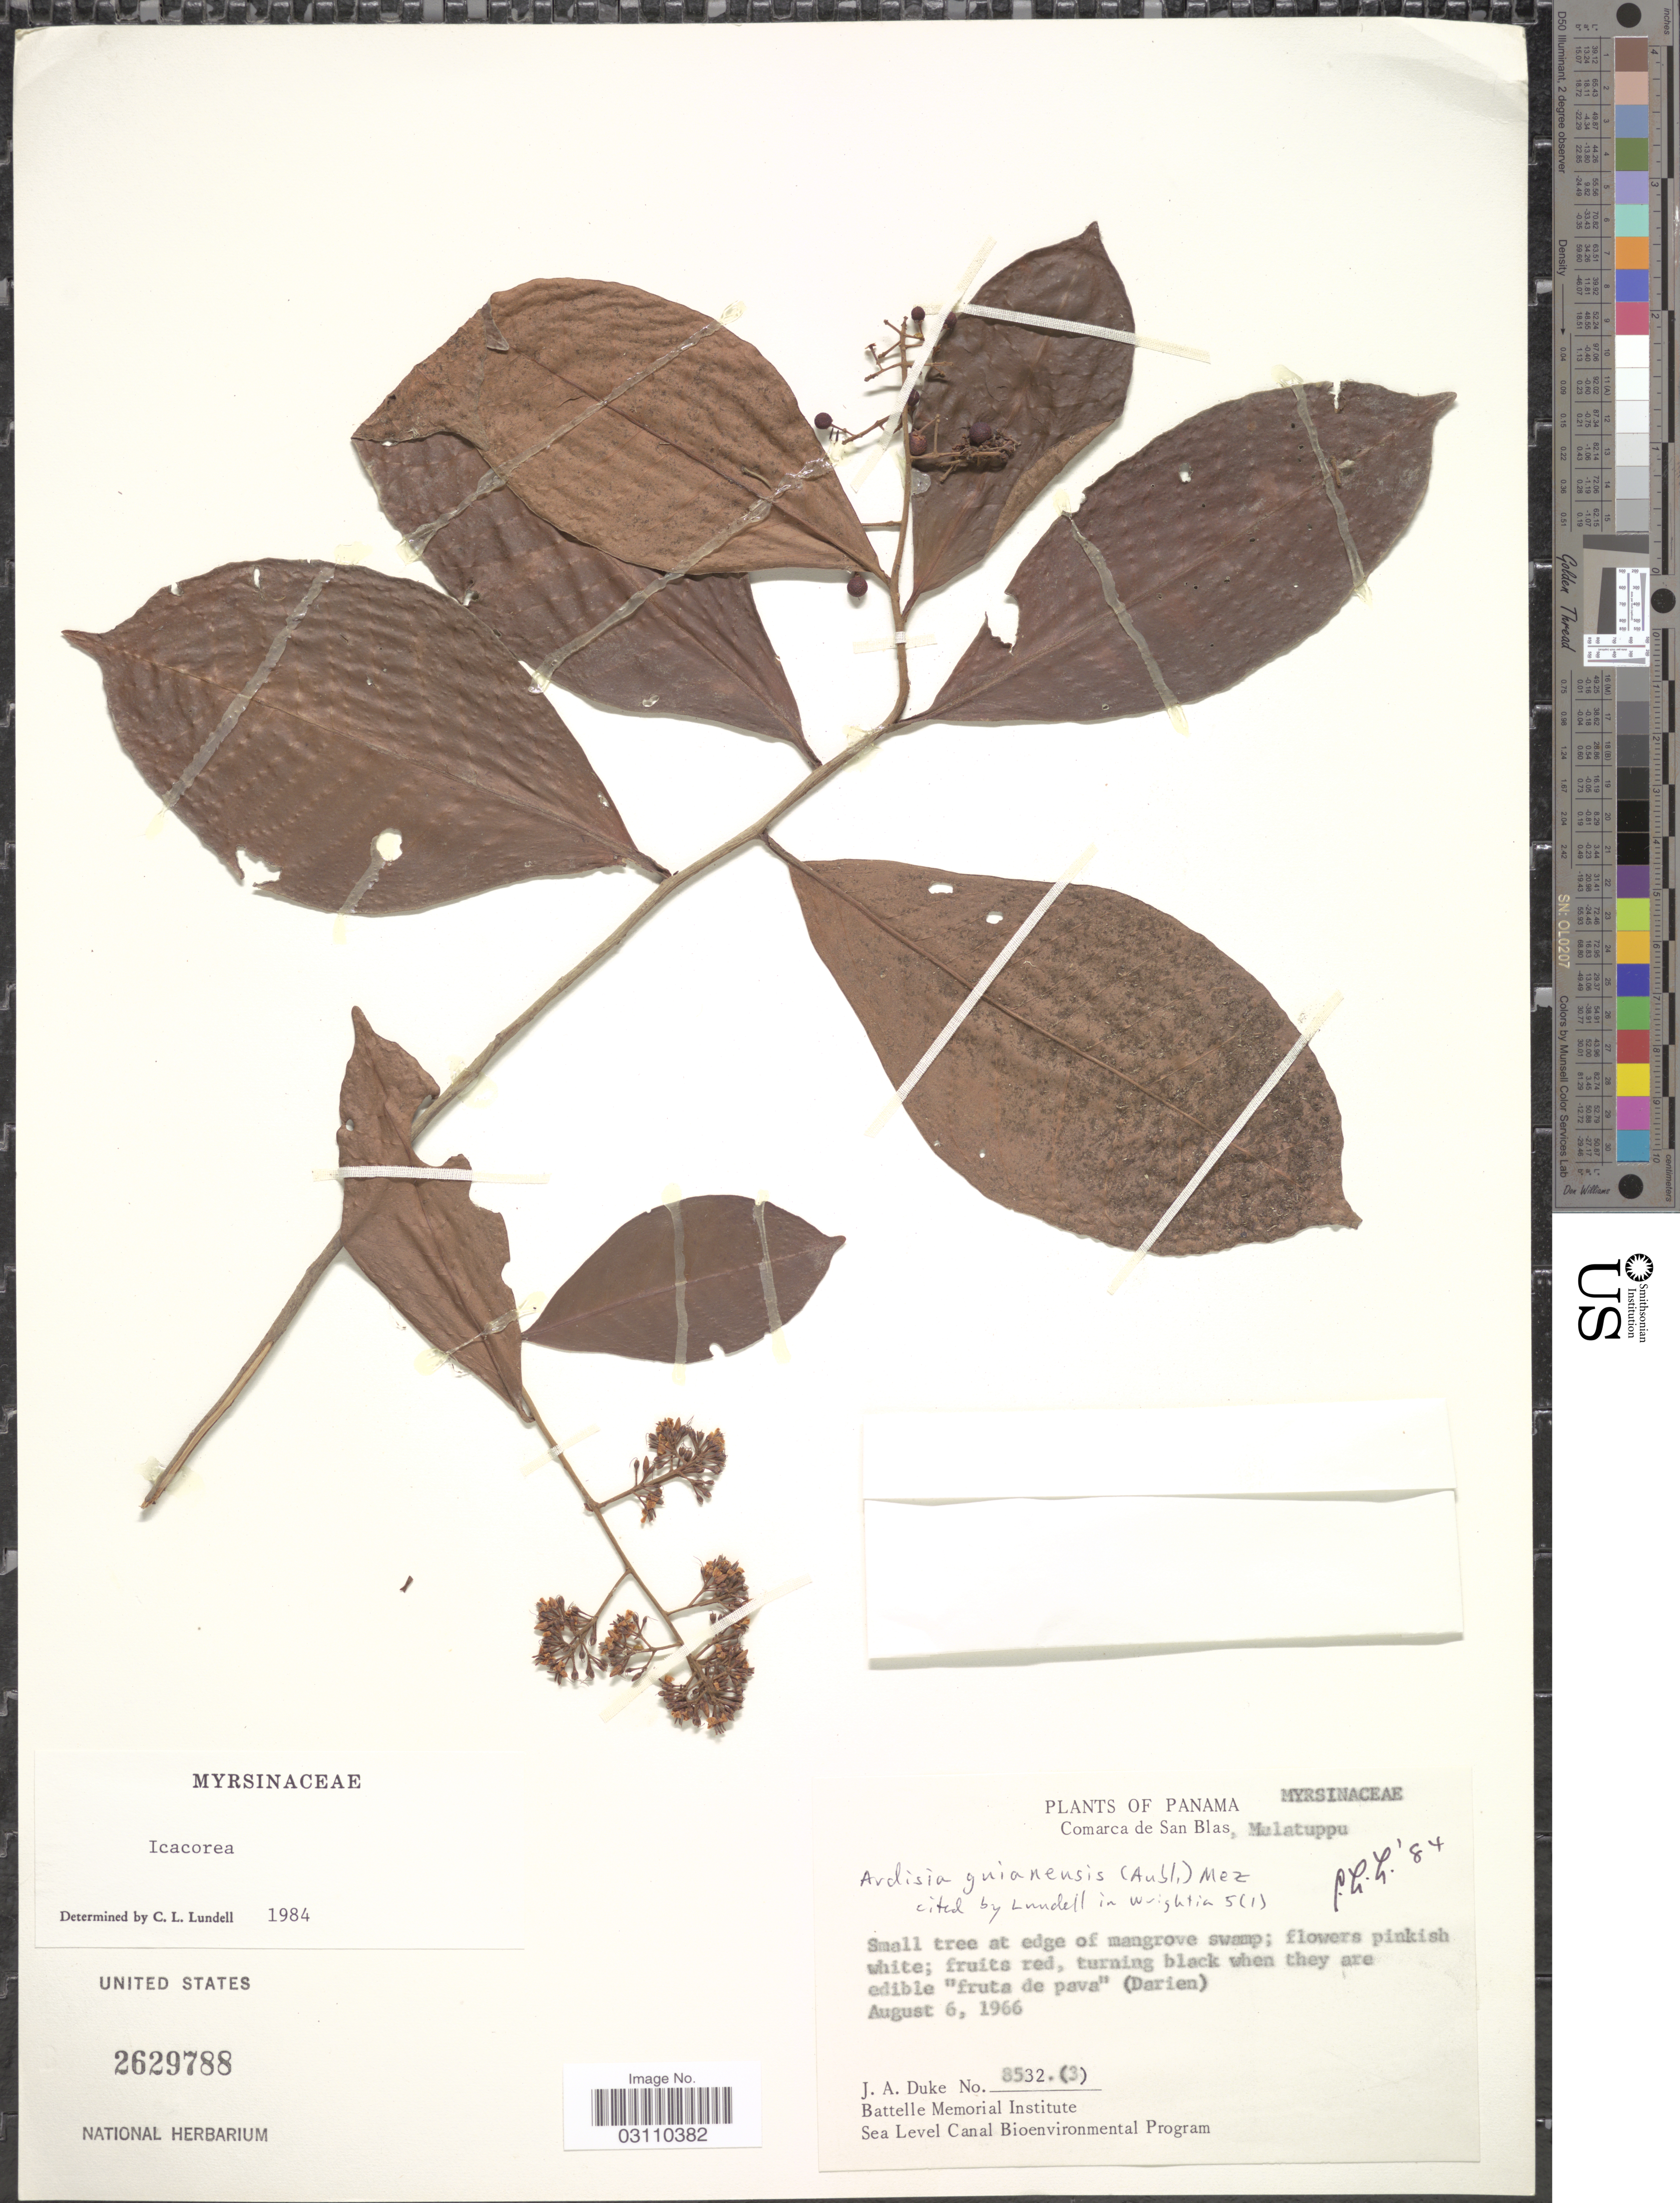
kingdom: Plantae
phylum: Tracheophyta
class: Magnoliopsida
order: Ericales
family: Primulaceae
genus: Ardisia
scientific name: Ardisia guianensis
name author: (Aubl.) Mez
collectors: J. A. Duke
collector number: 8532(3)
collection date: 1966-08-06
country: Panama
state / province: Kuna Yala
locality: Comarca de San Blas, Mulatuppu.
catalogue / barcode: US 2629788